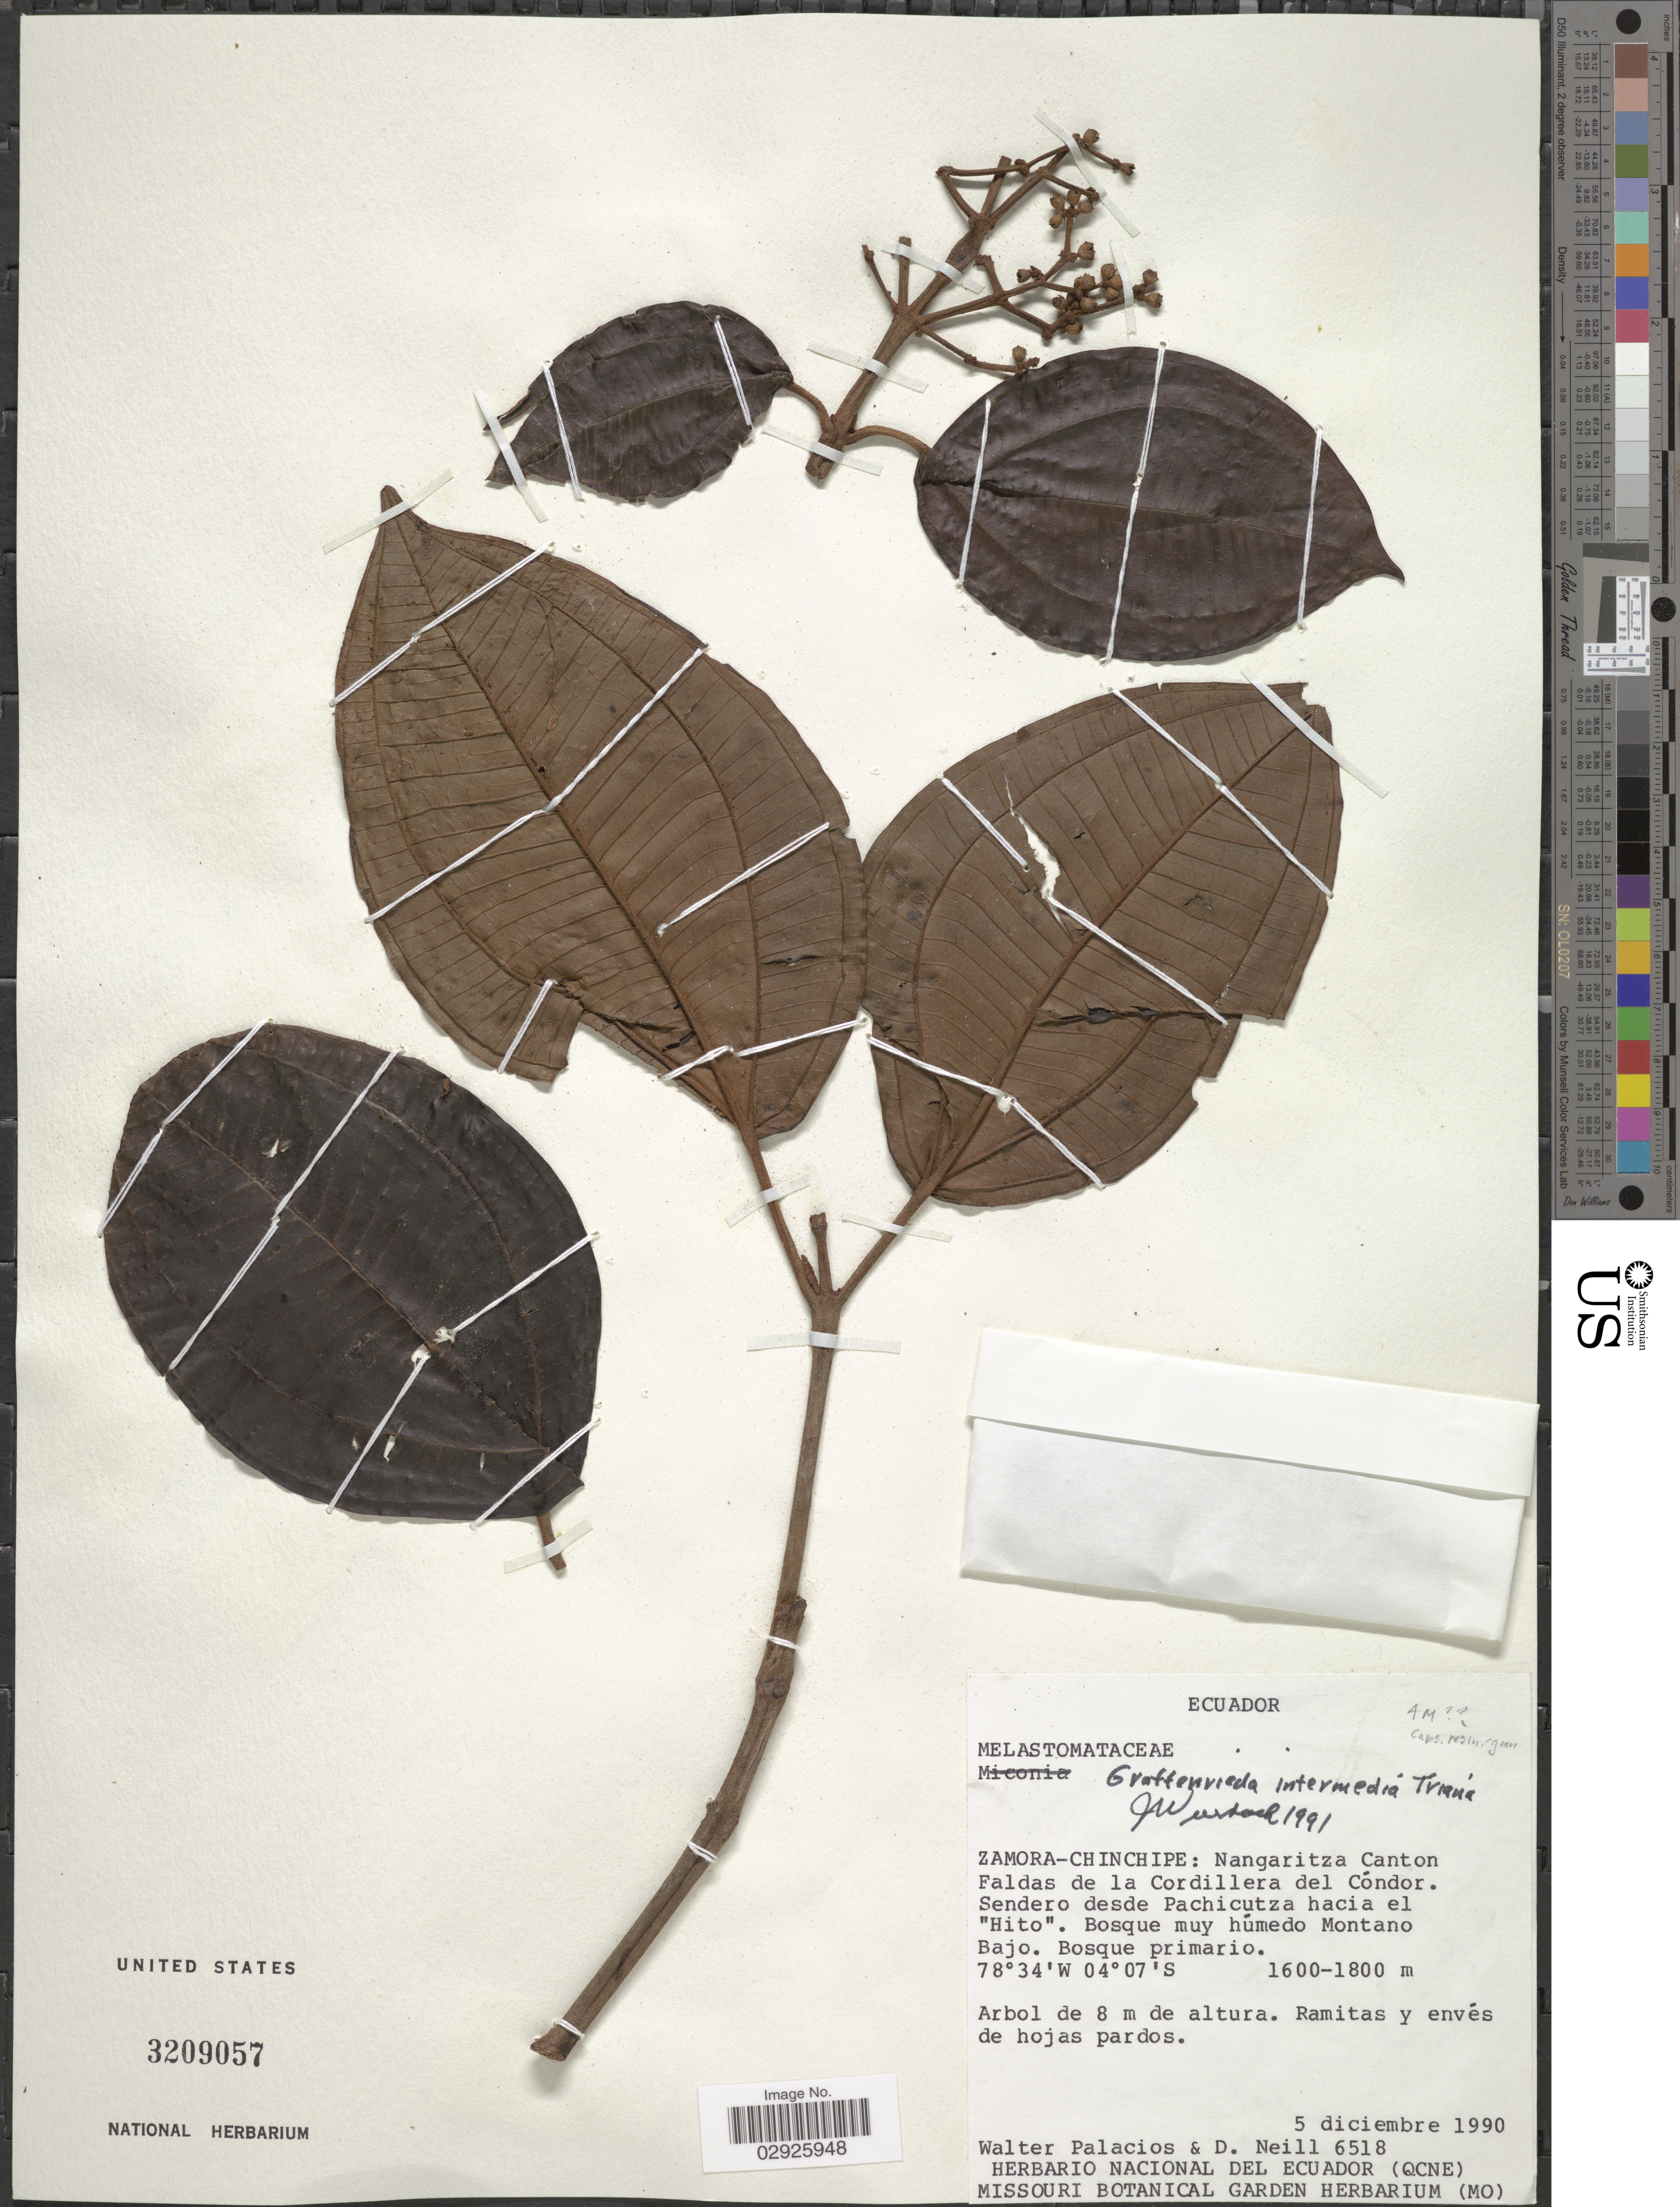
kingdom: Plantae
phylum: Tracheophyta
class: Magnoliopsida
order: Myrtales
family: Melastomataceae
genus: Graffenrieda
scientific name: Graffenrieda intermedia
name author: Triana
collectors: W. Palacios & D. Neill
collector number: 6518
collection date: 1990-12-05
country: Ecuador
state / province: Zamora-Chinchipe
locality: Nangaritza Canton. Faldas de la Cordillera del Cóndor. Sendero desde Pachicutza hacia el "Hito".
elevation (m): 1600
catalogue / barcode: US 3209057